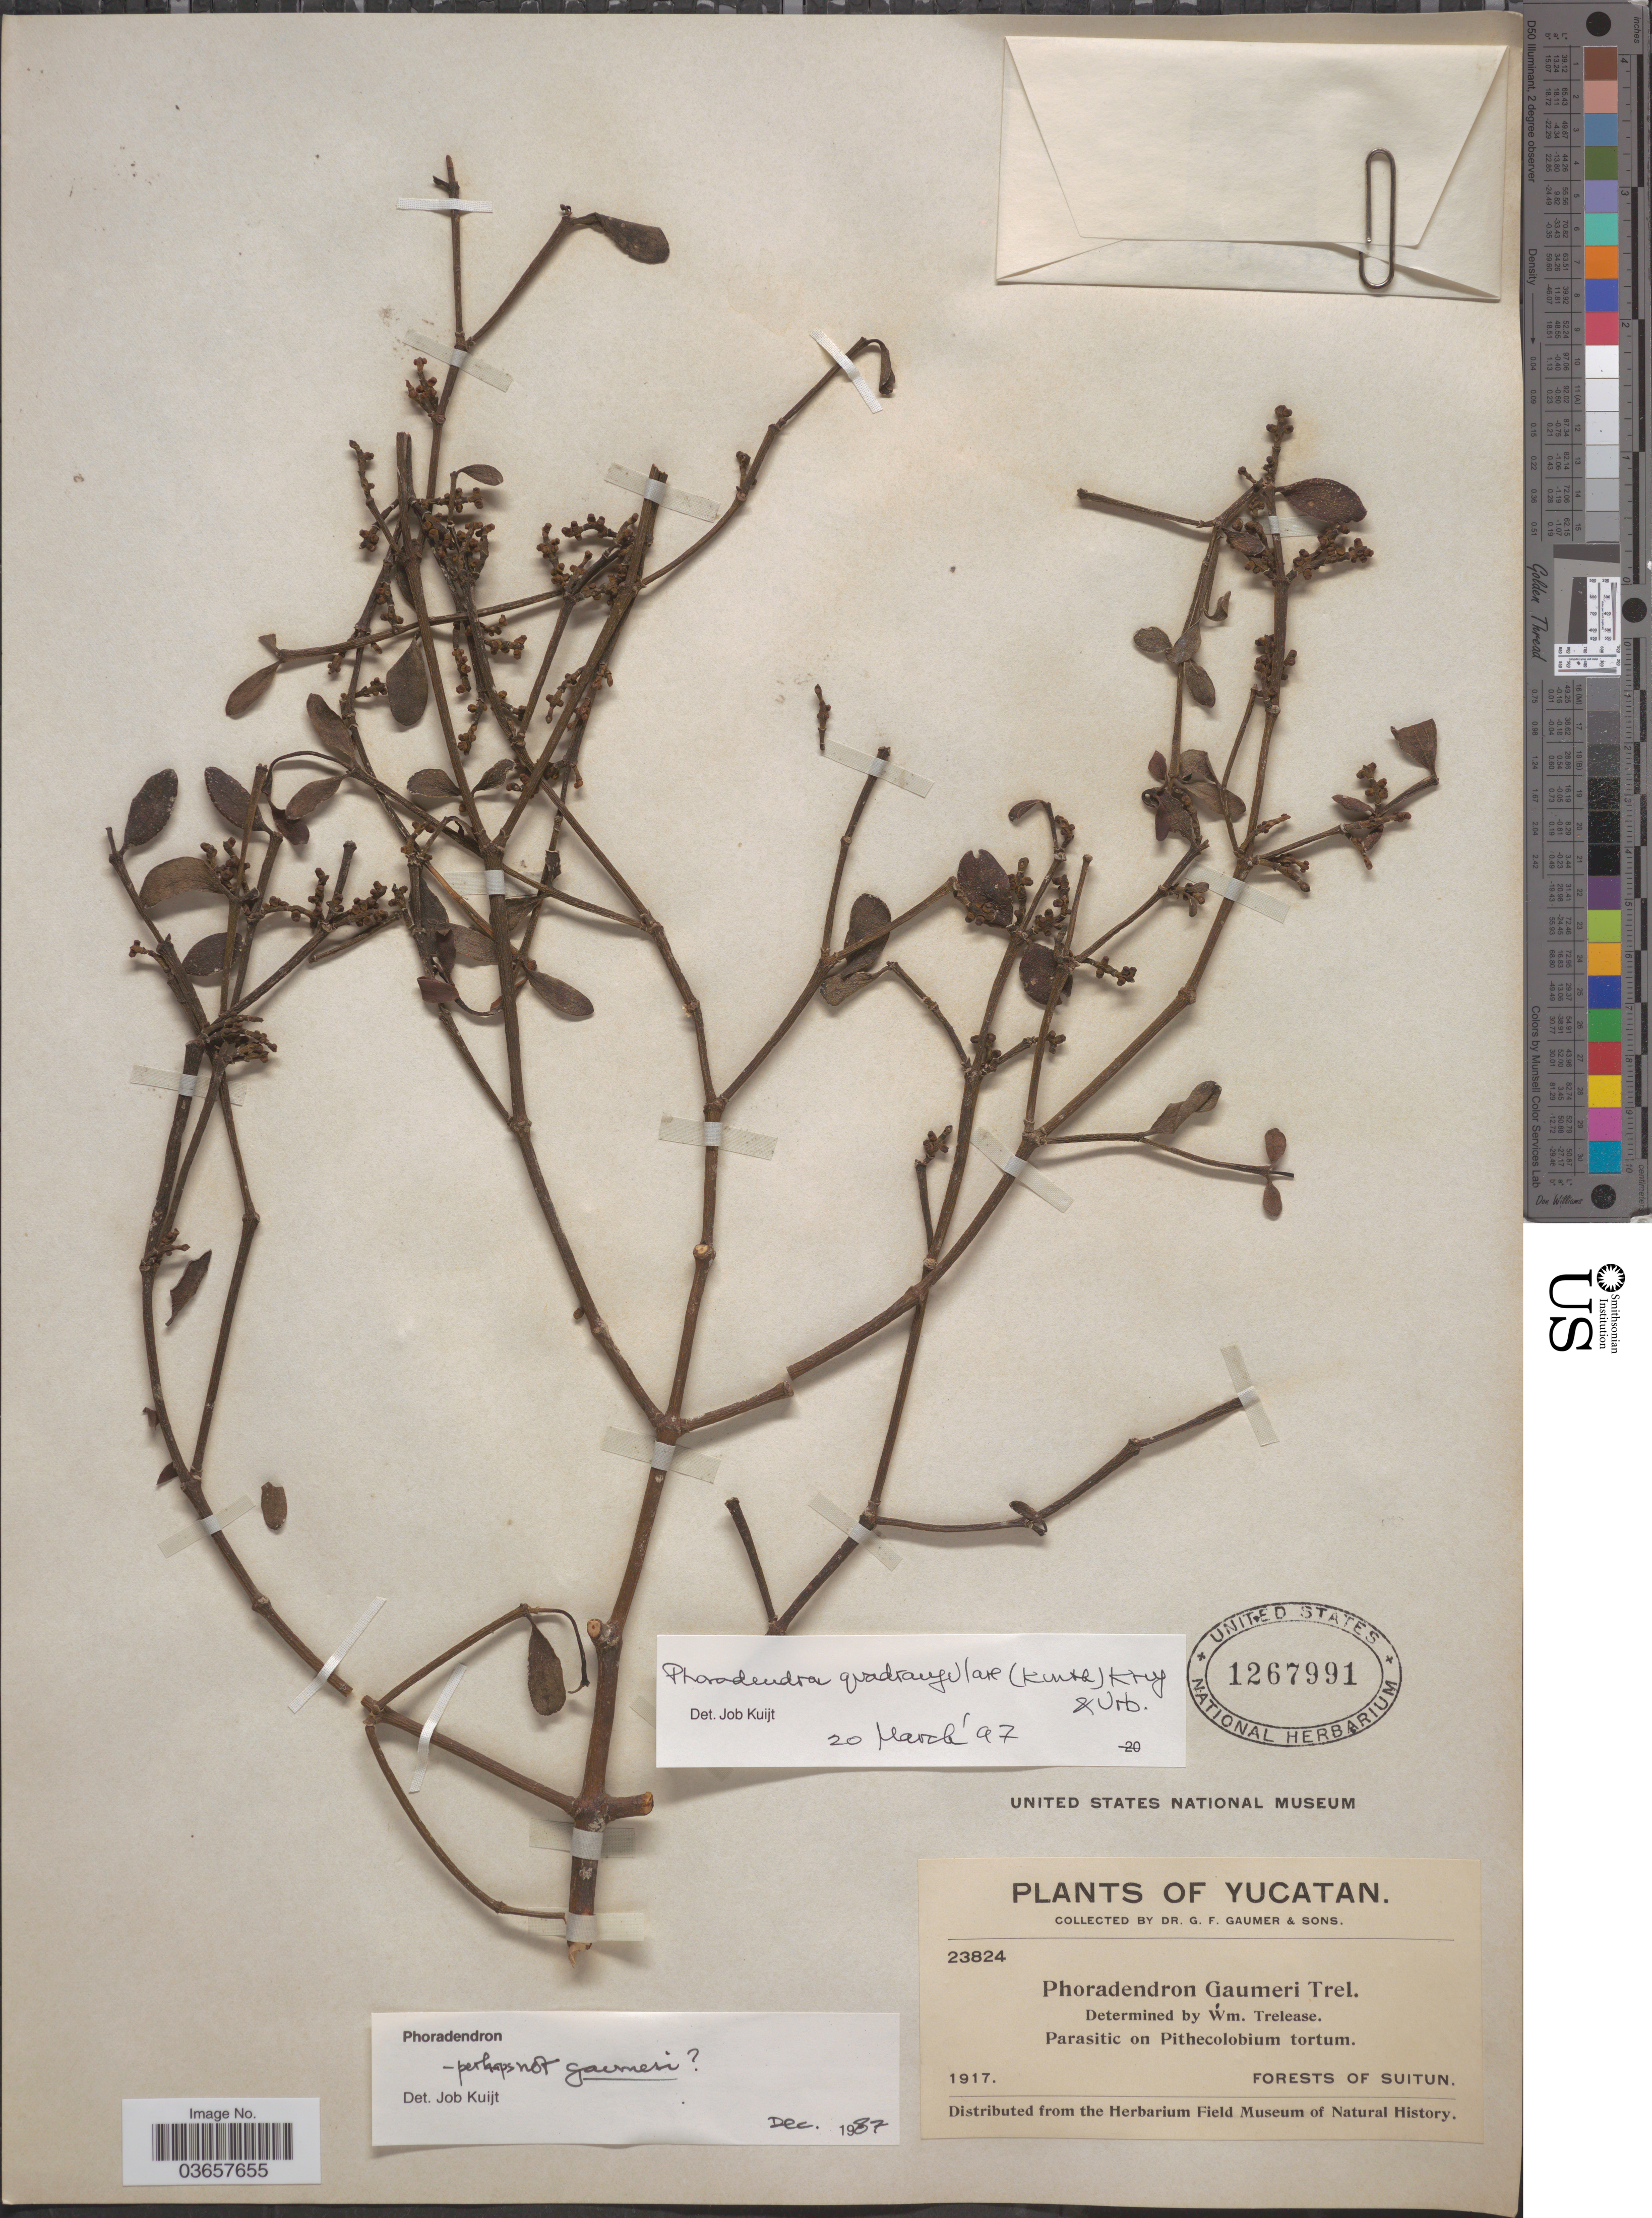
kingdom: Plantae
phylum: Tracheophyta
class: Magnoliopsida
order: Santalales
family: Viscaceae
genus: Phoradendron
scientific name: Phoradendron quadrangulare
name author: (Kunth) Griseb.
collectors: G. F. Gaumer & Sons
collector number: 23824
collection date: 1917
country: Mexico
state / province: Yucatán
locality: Forests of Suitun.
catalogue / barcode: US 1267991